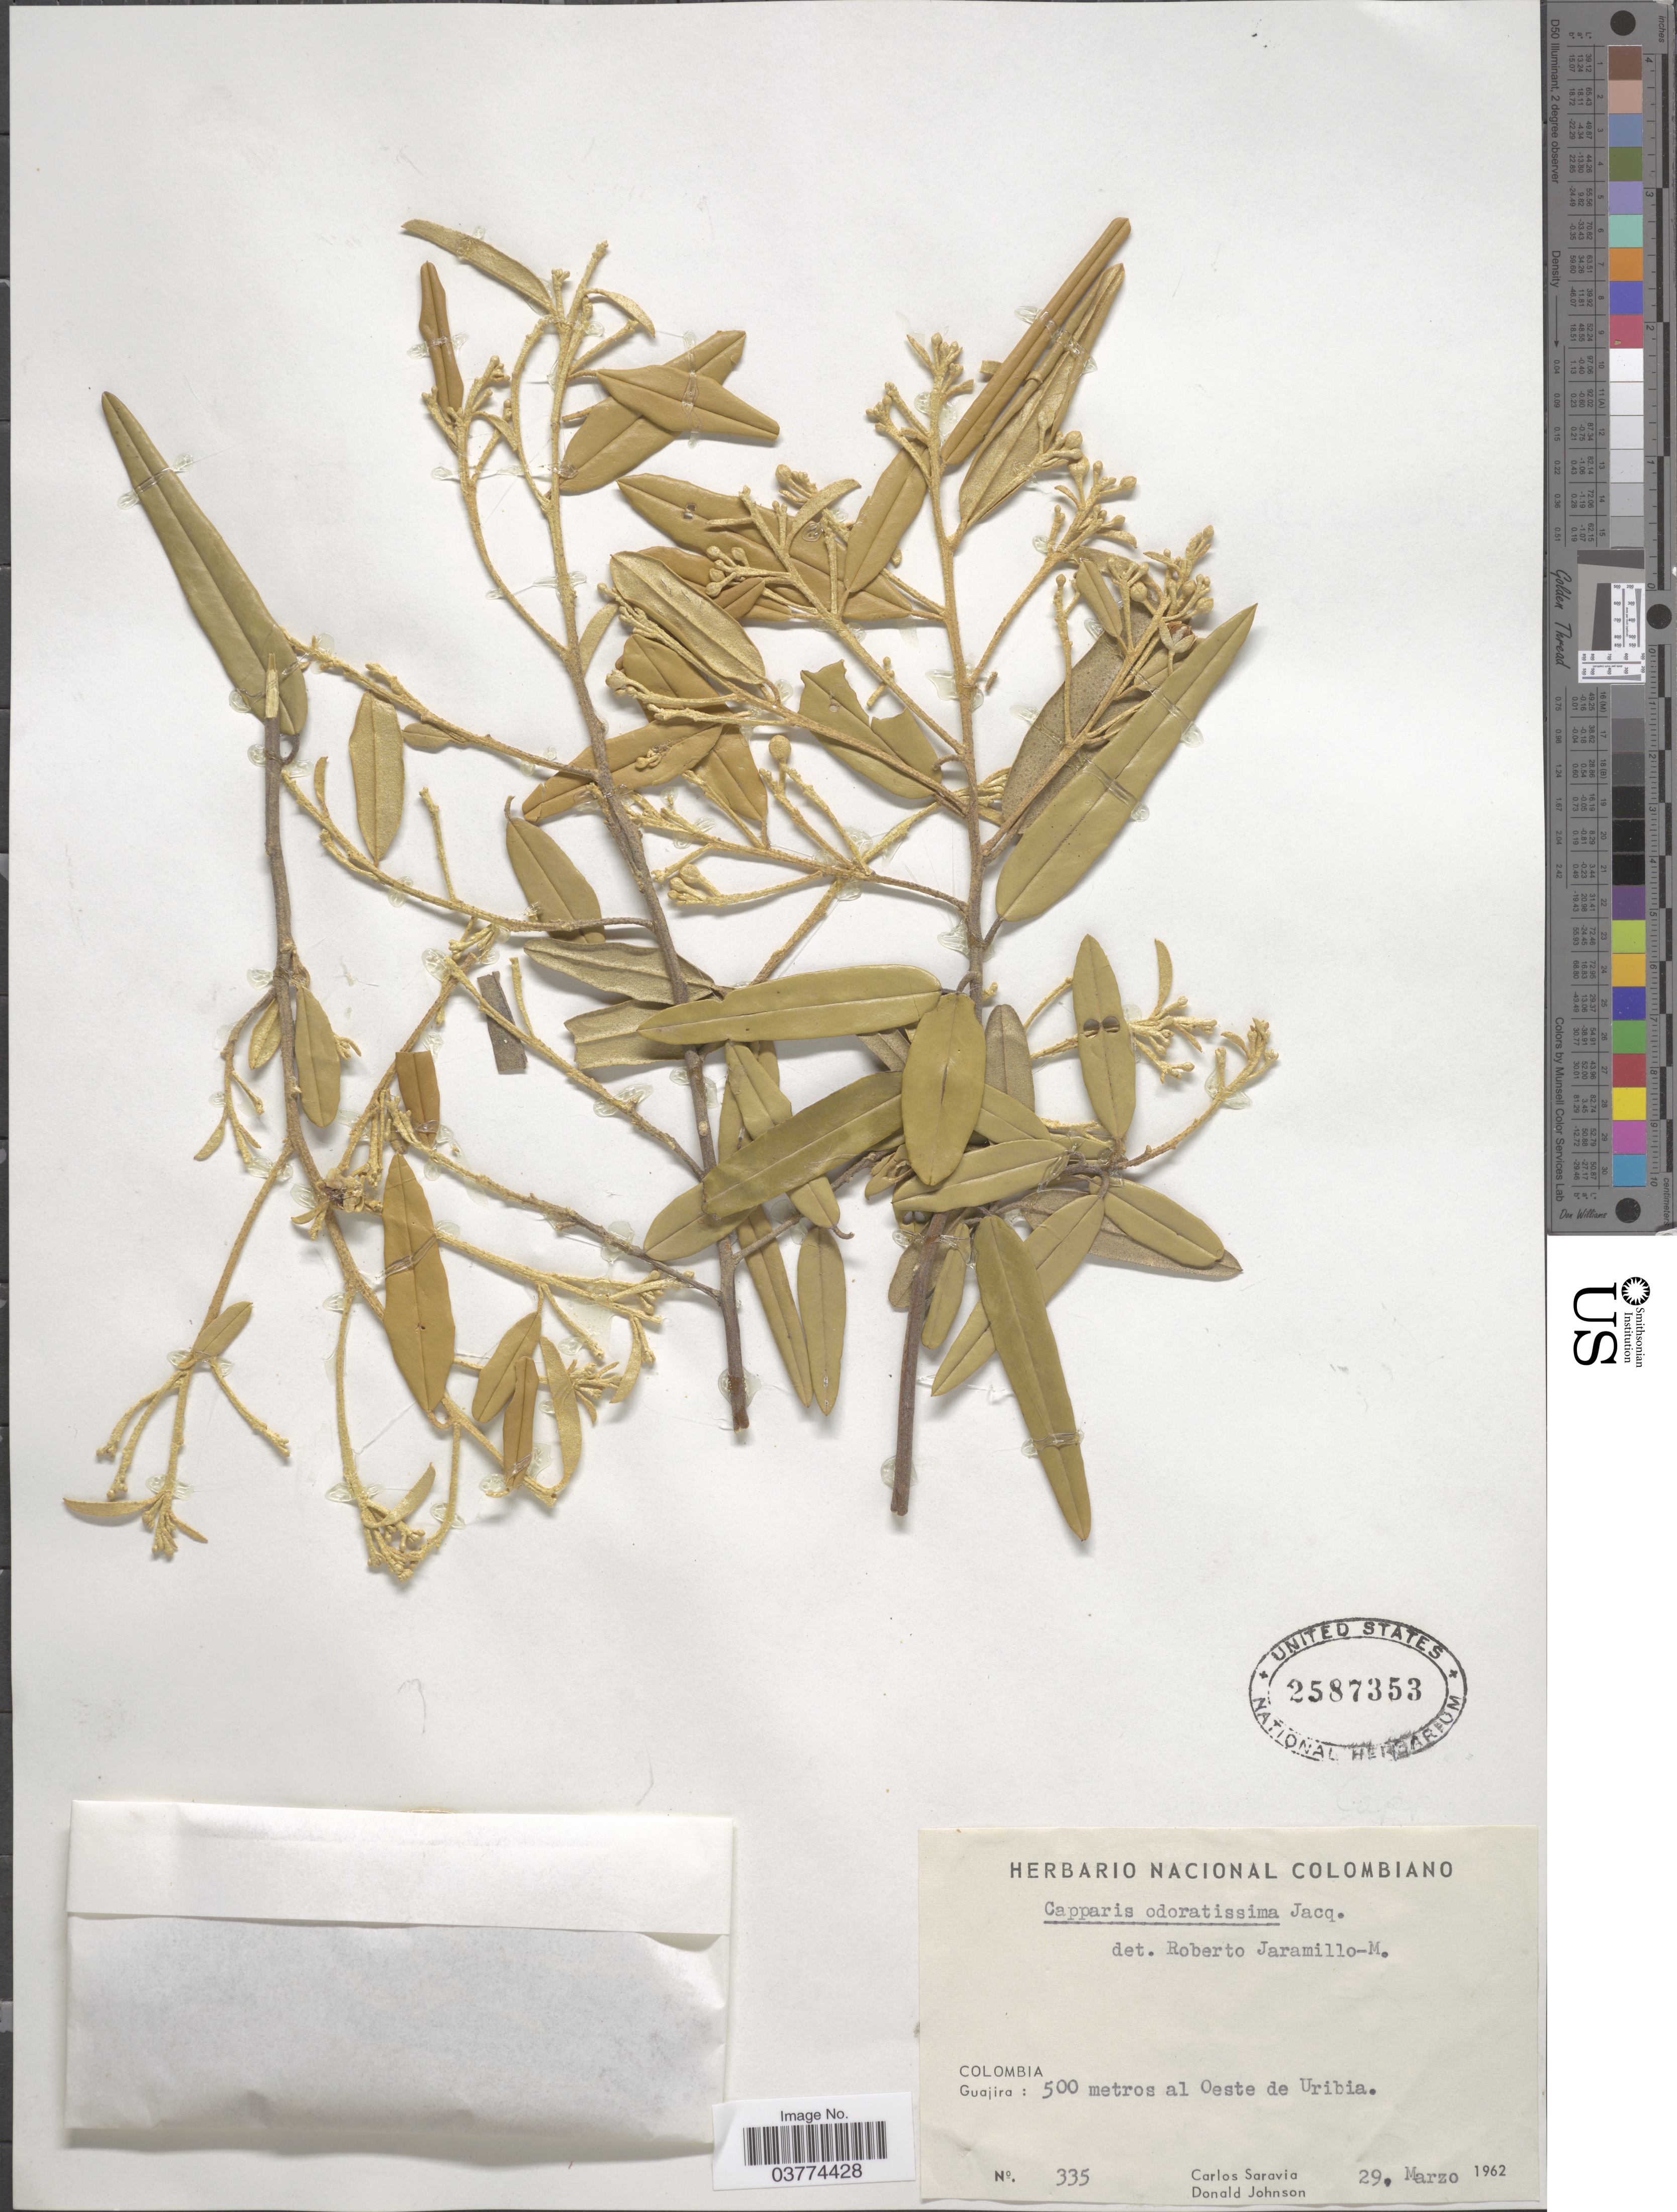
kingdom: Plantae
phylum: Tracheophyta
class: Magnoliopsida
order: Brassicales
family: Capparaceae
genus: Quadrella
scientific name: Quadrella odoratissima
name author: (Jacq.) Hutch.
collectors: C. Saravia & D. Johnson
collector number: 335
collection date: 1962-03-29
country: Colombia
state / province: La Guajira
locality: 500 metros al Oeste de Uribia.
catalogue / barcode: US 2587353